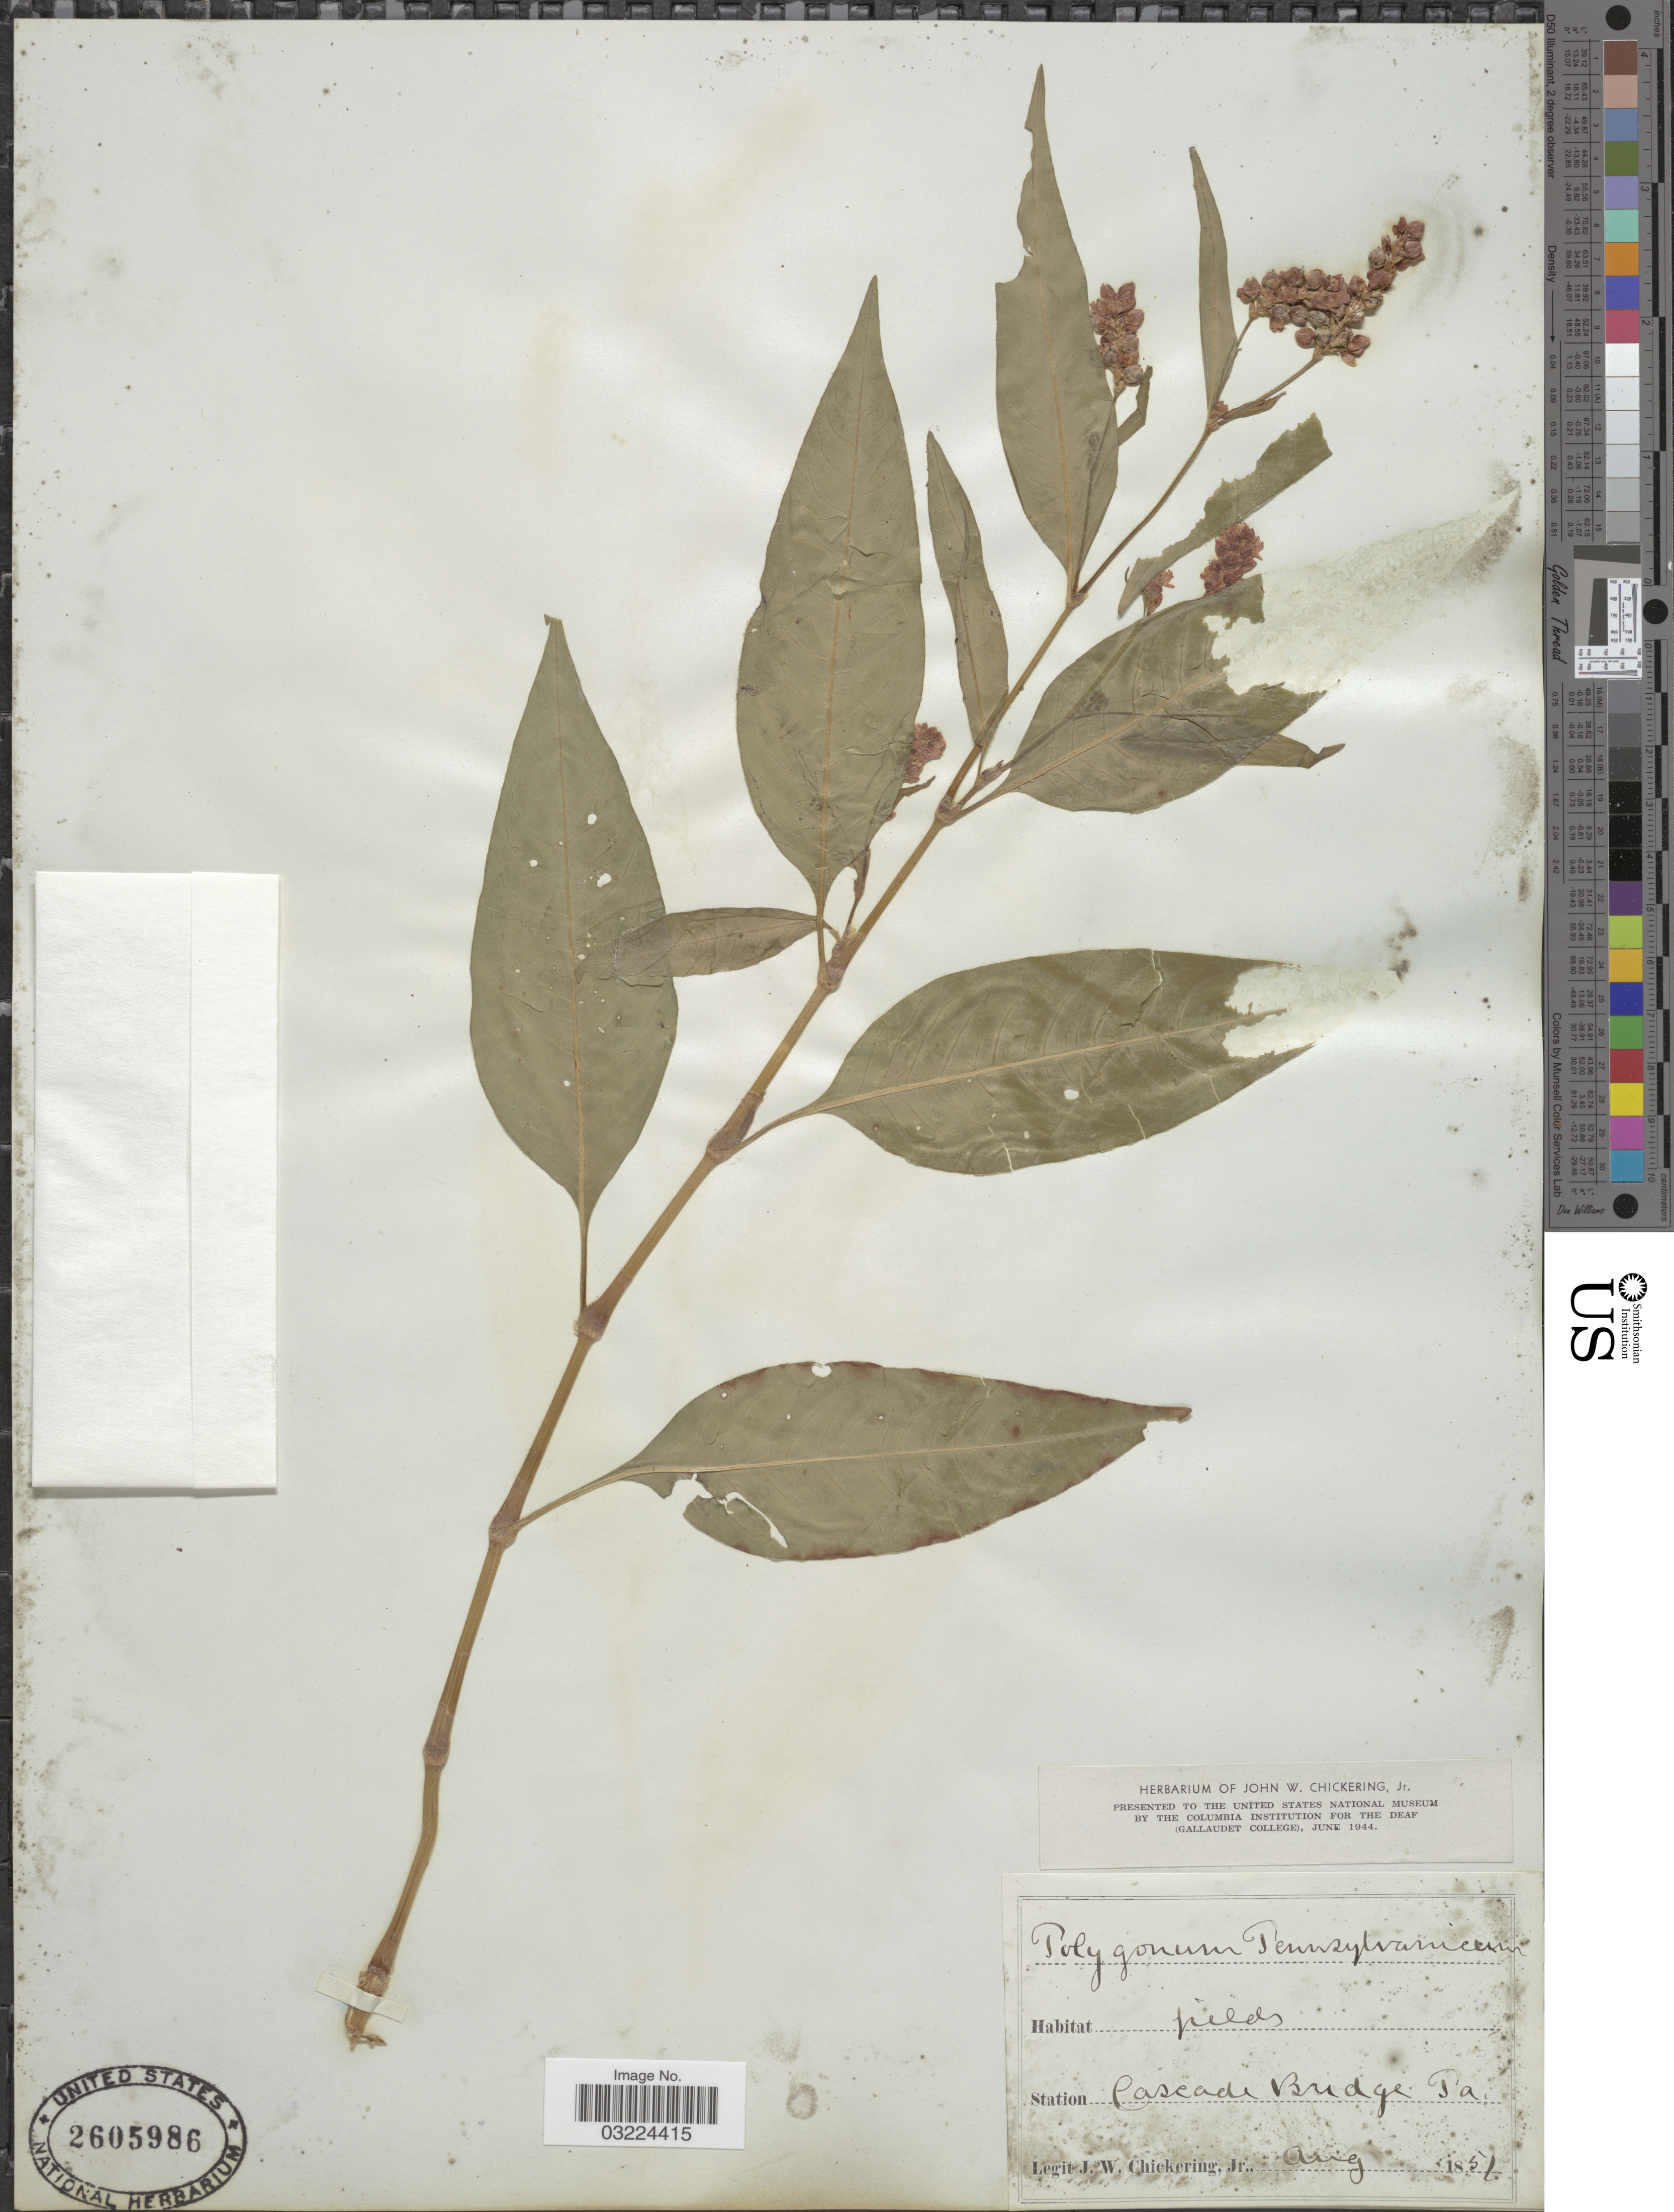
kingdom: Plantae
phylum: Tracheophyta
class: Magnoliopsida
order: Caryophyllales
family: Polygonaceae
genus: Persicaria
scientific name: Persicaria pensylvanica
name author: (L.) M. Gómez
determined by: Atha, D. E.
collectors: J. Chickering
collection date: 1851-08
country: United States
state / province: Pennsylvania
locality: Cascade Bridge Pa.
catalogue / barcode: US 2605986